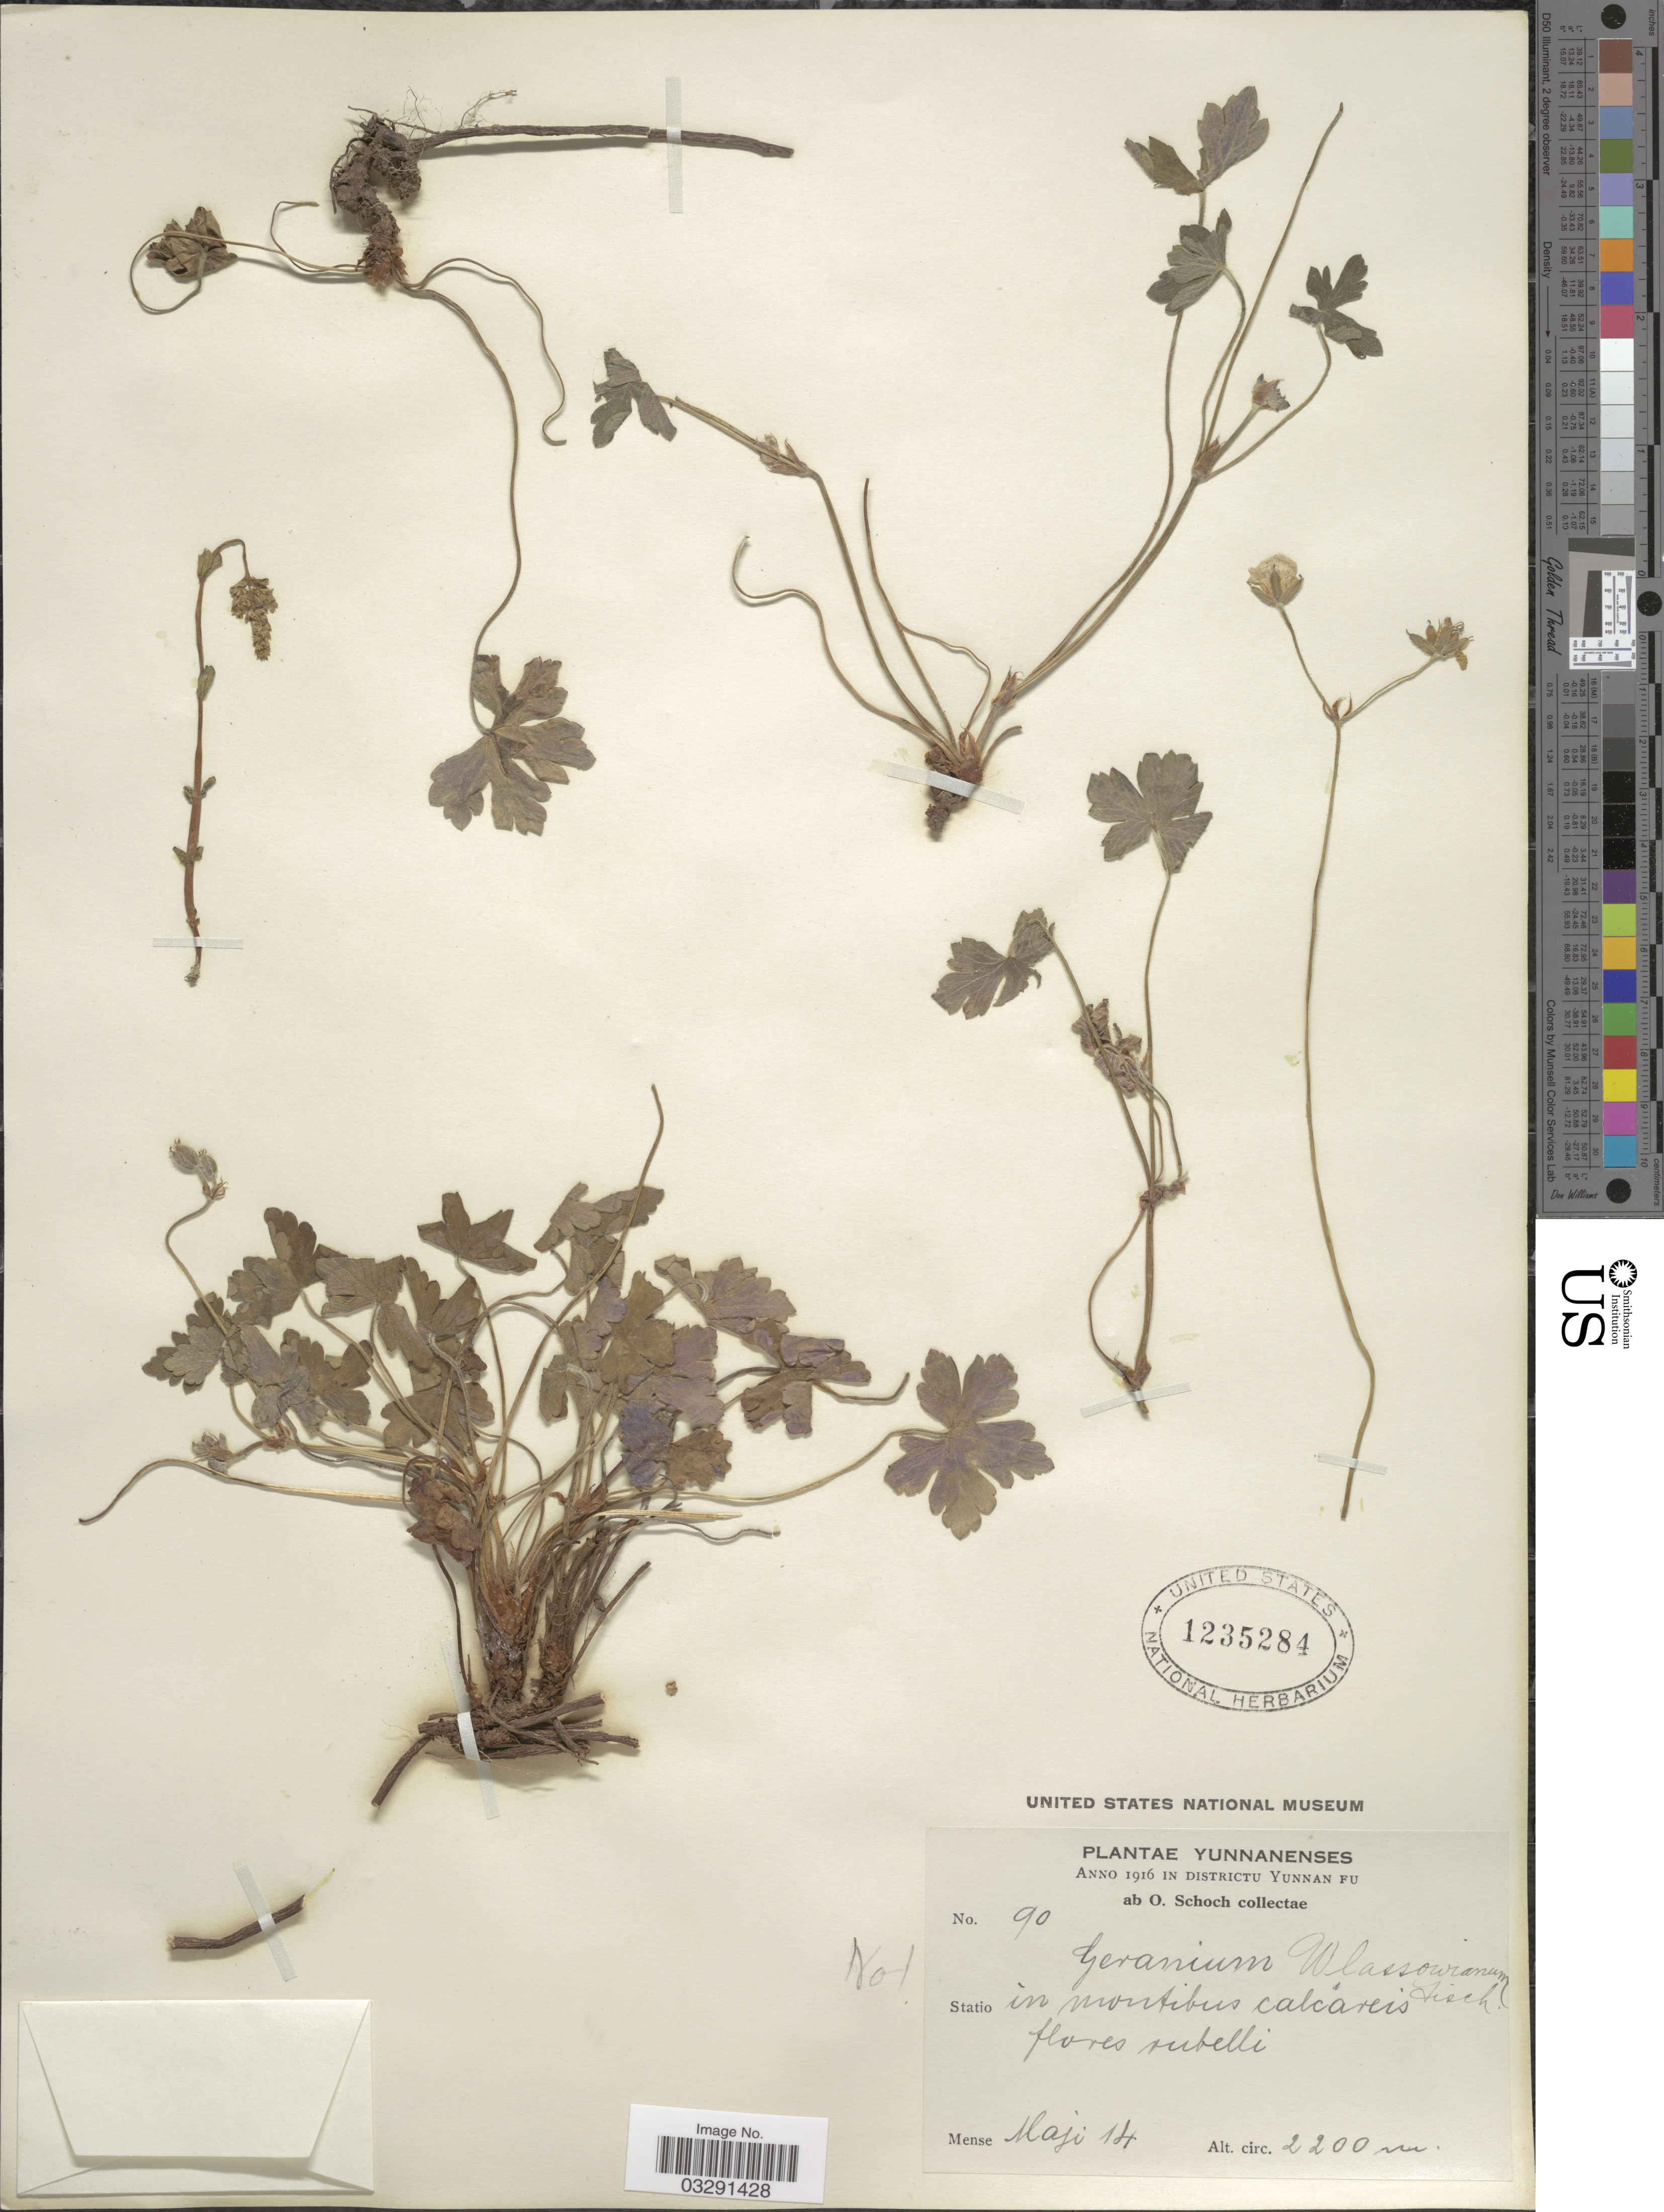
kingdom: Plantae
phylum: Tracheophyta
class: Magnoliopsida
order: Geraniales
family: Geraniaceae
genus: Geranium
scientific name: Geranium nepalense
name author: Sweet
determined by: Aedo, C.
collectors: O. Schoch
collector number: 90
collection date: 1916-05-14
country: China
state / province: Yunnan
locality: Districtu Yunnan Fu. Statio in montibus calcareis [interpreted].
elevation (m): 2200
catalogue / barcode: US 1235284